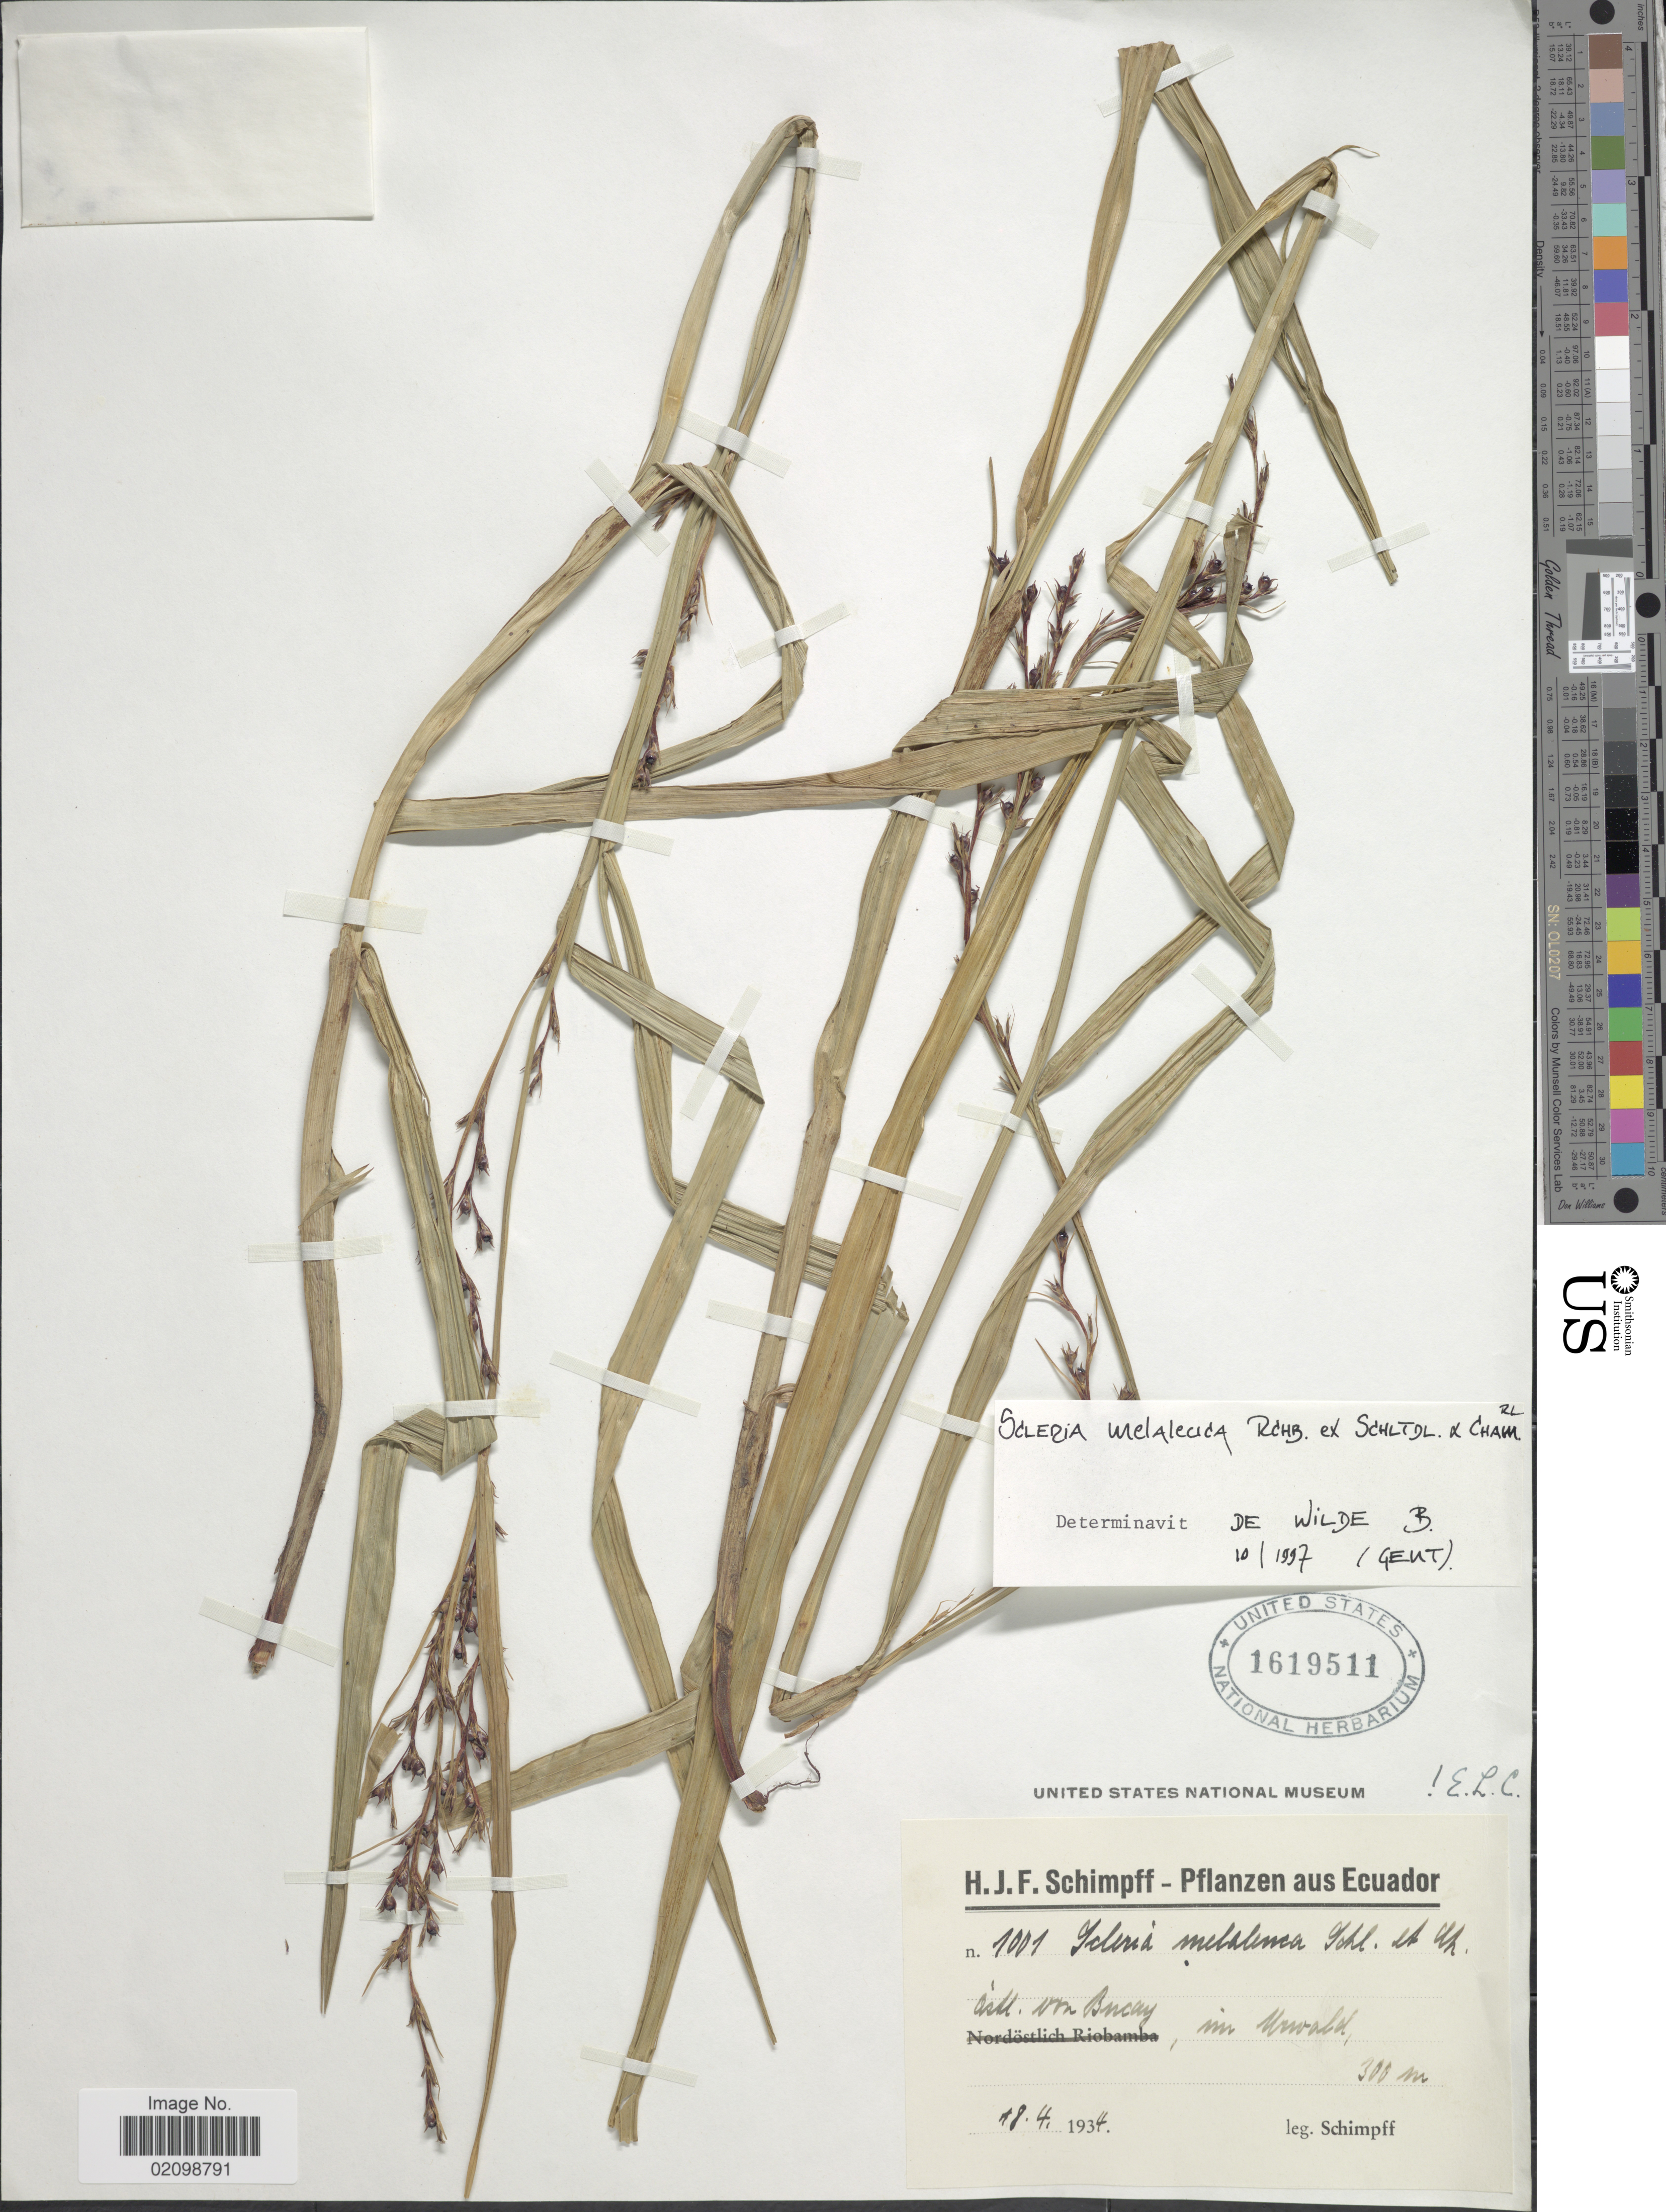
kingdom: Plantae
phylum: Tracheophyta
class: Liliopsida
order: Poales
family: Cyperaceae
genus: Scleria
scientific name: Scleria gaertneri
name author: Raddi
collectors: Schimpff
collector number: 1001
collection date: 1934-04-18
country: Ecuador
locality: Asll von Bucay, im Urwald.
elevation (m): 300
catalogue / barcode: US 1619511